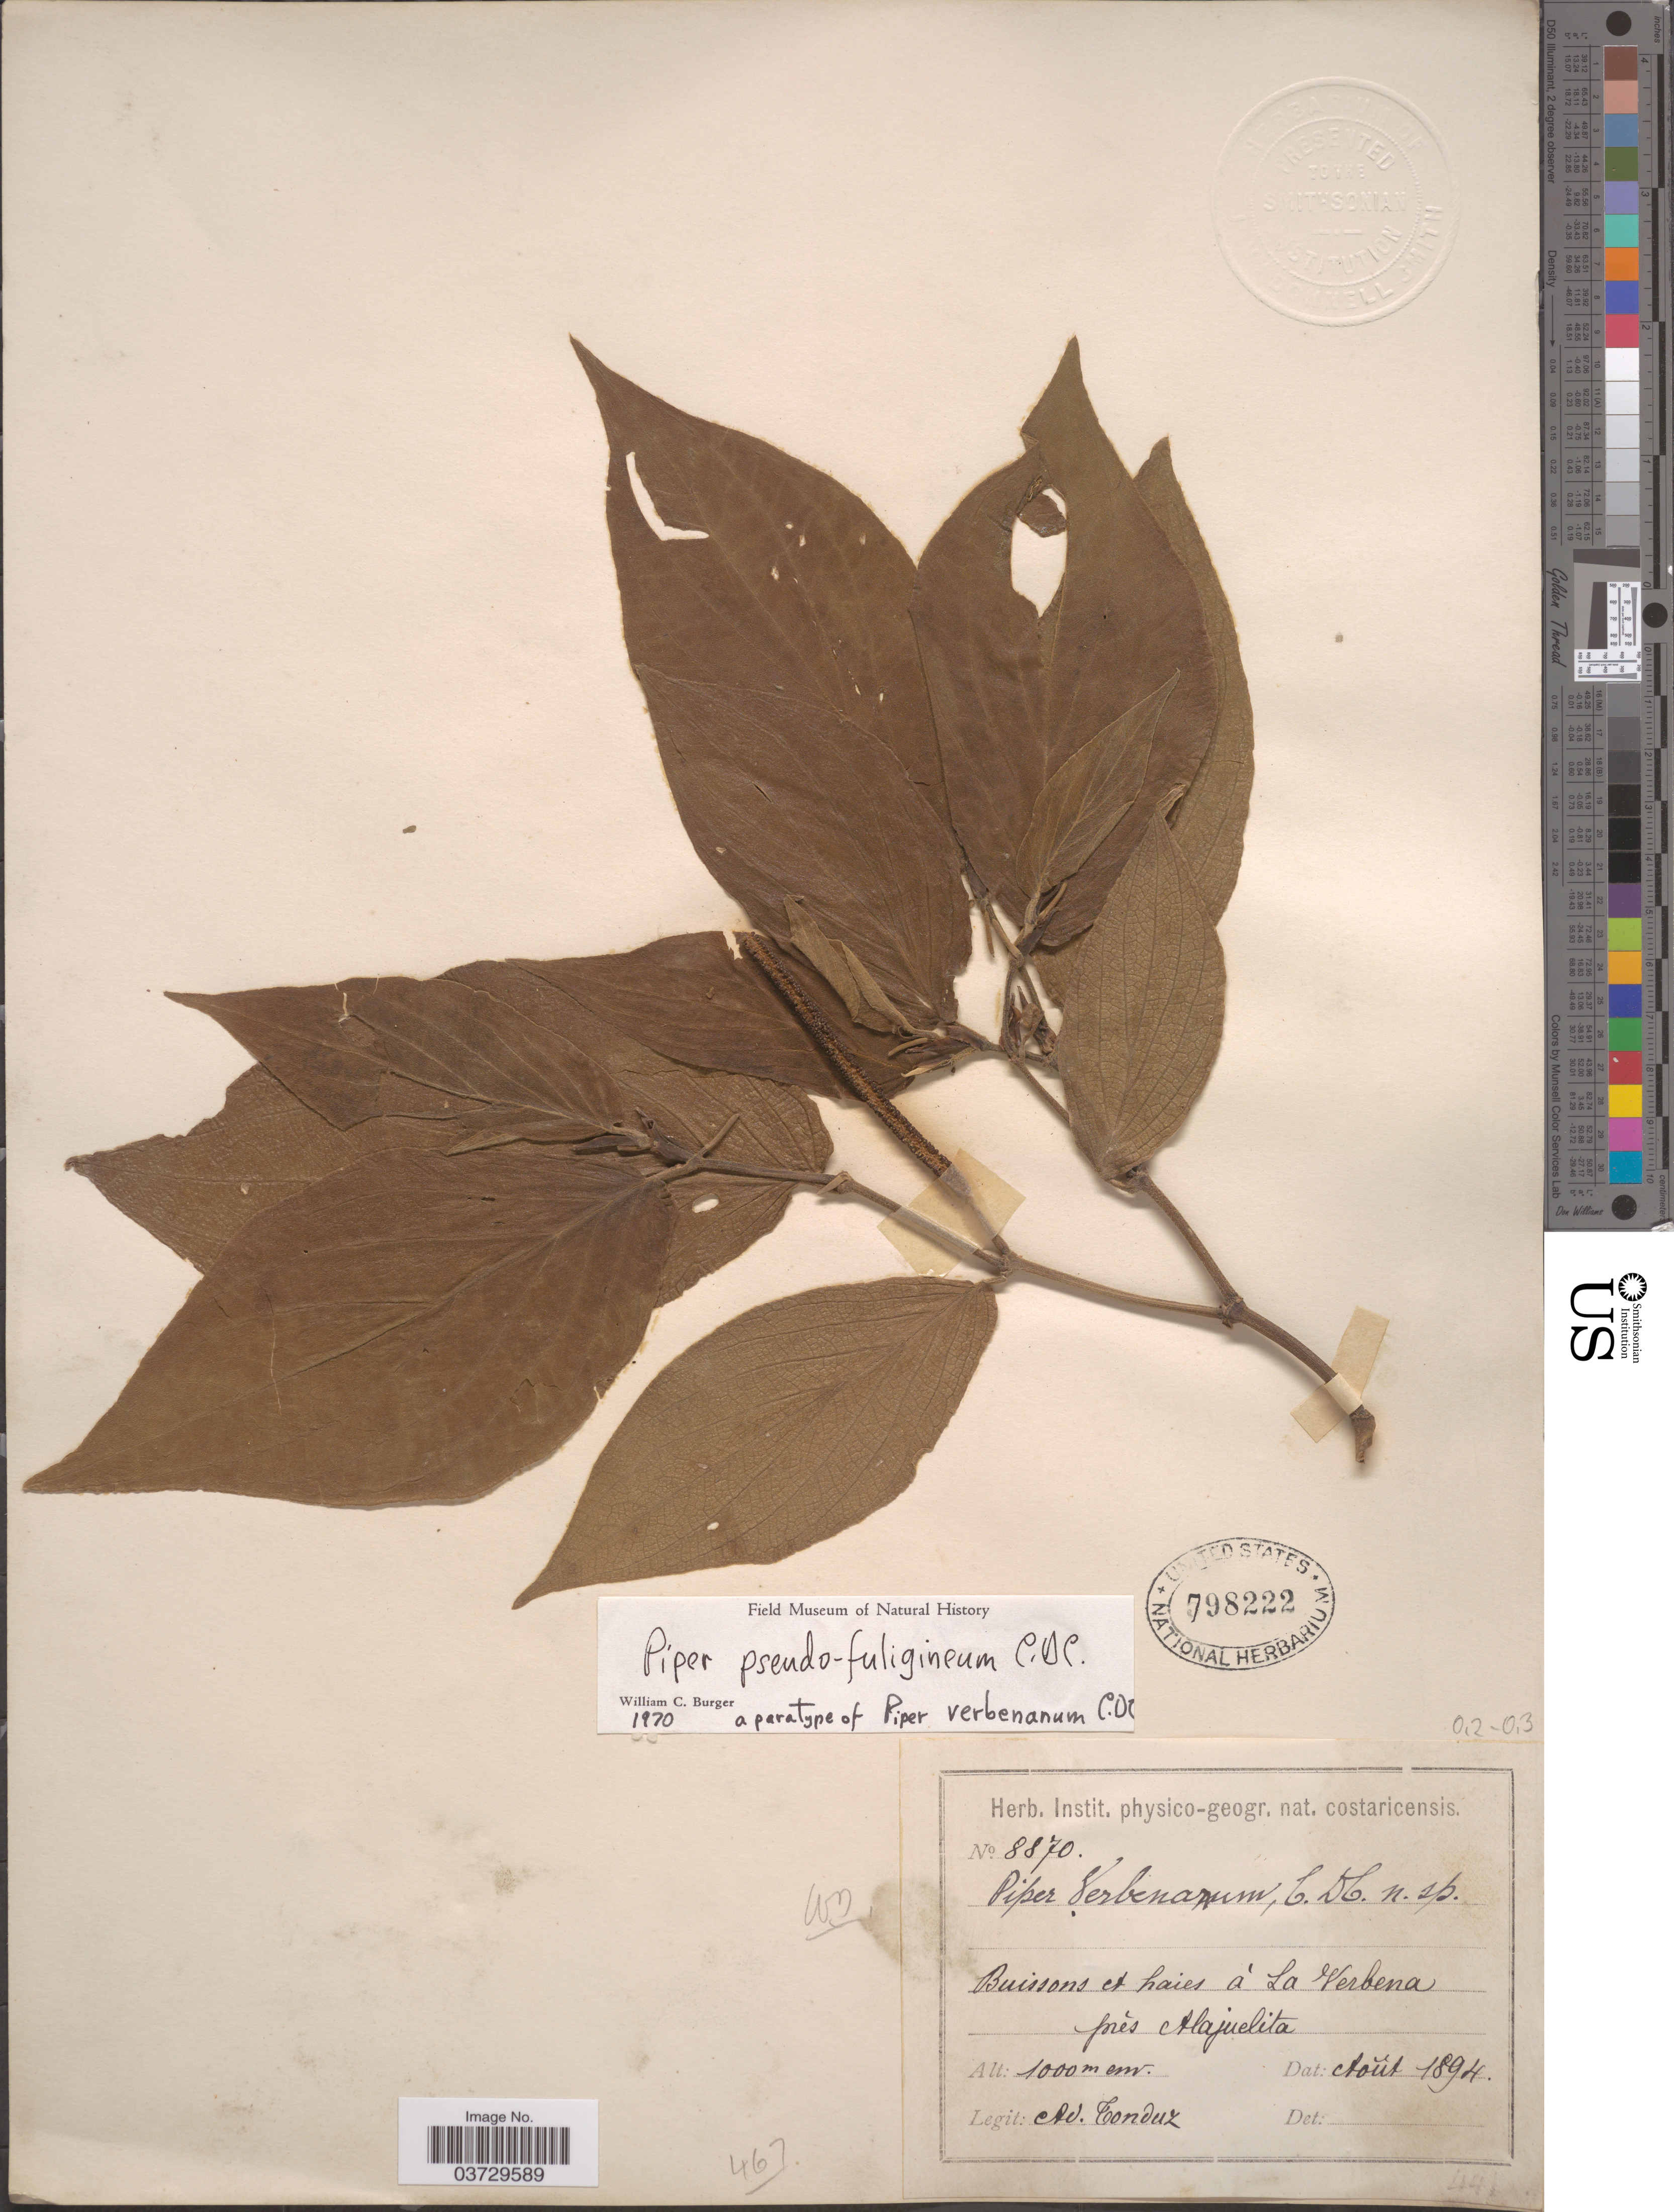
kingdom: Plantae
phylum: Tracheophyta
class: Magnoliopsida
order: Piperales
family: Piperaceae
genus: Piper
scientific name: Piper pseudofuligineum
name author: C. DC.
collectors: A. Tonduz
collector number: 8870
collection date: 1894-08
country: Costa Rica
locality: Buissons et haies á La Verbena près Alajuelita.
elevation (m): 1000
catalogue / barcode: US 798222